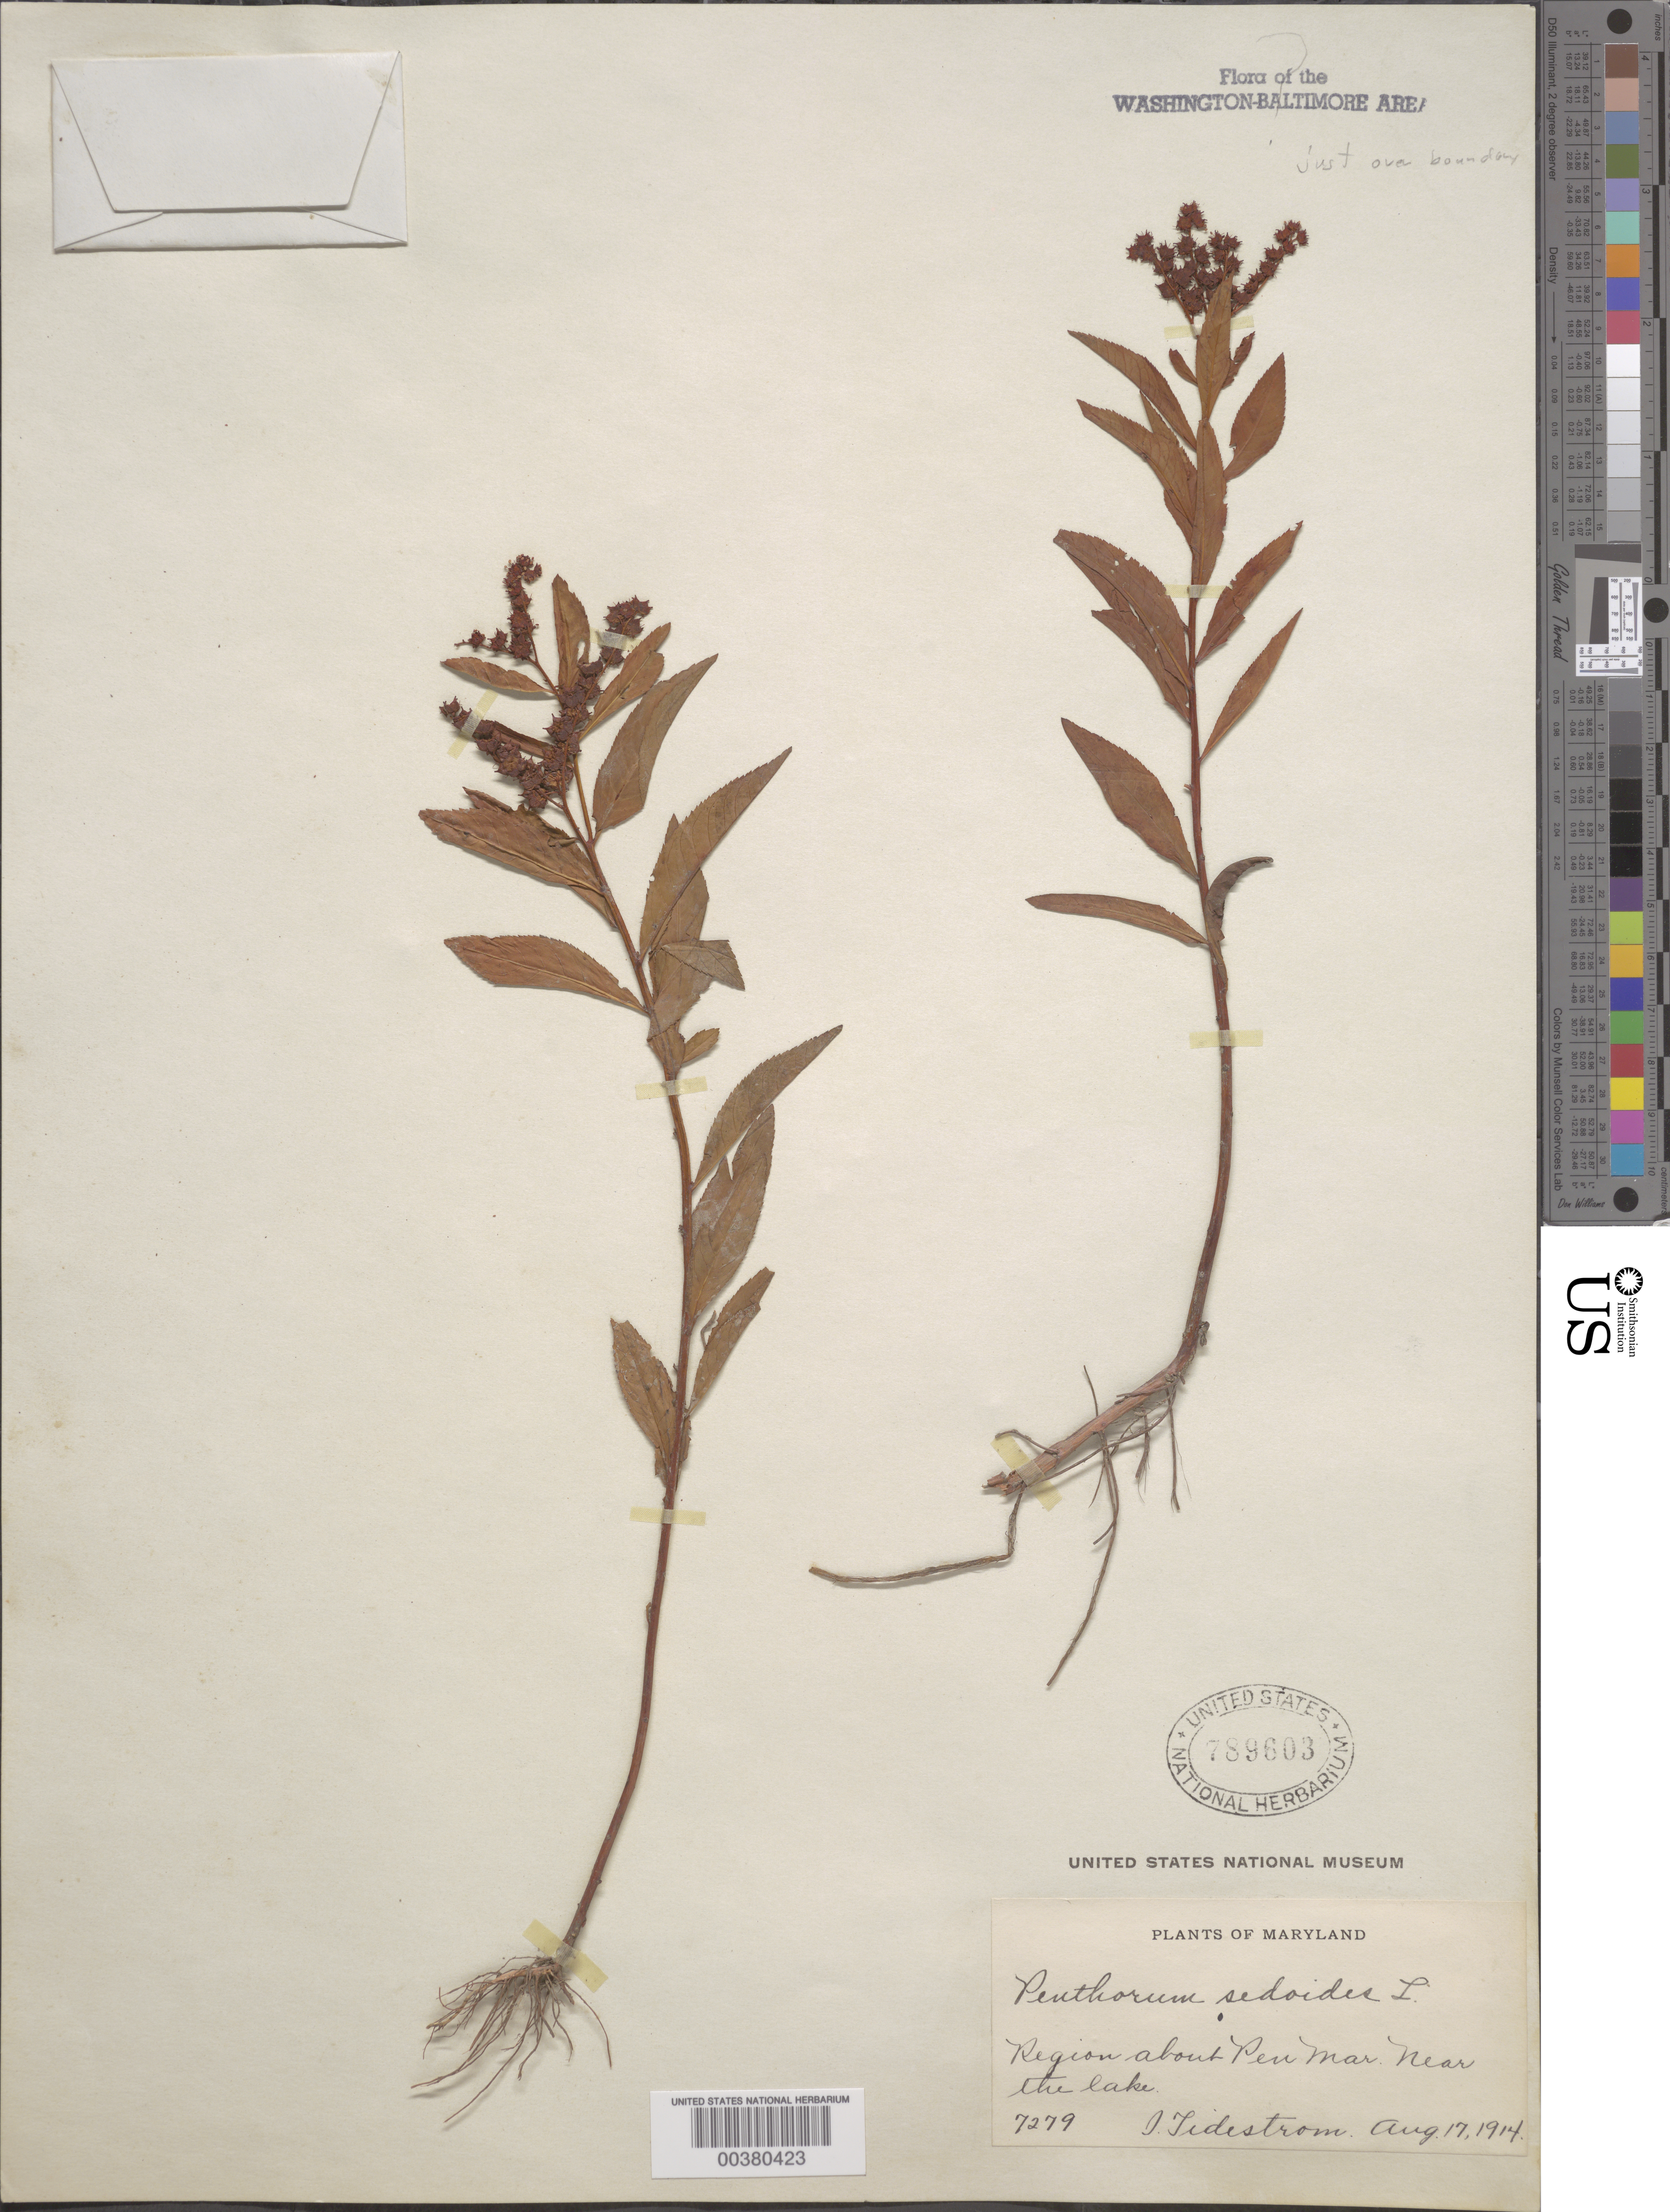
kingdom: Plantae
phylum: Tracheophyta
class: Magnoliopsida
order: Saxifragales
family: Penthoraceae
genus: Penthorum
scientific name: Penthorum sedoides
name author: L.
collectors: I. F. Tidestrom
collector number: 7279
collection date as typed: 17 Aug 1914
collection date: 1914-08-17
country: United States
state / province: Maryland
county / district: Harford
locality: Pen Mar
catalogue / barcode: US 789603